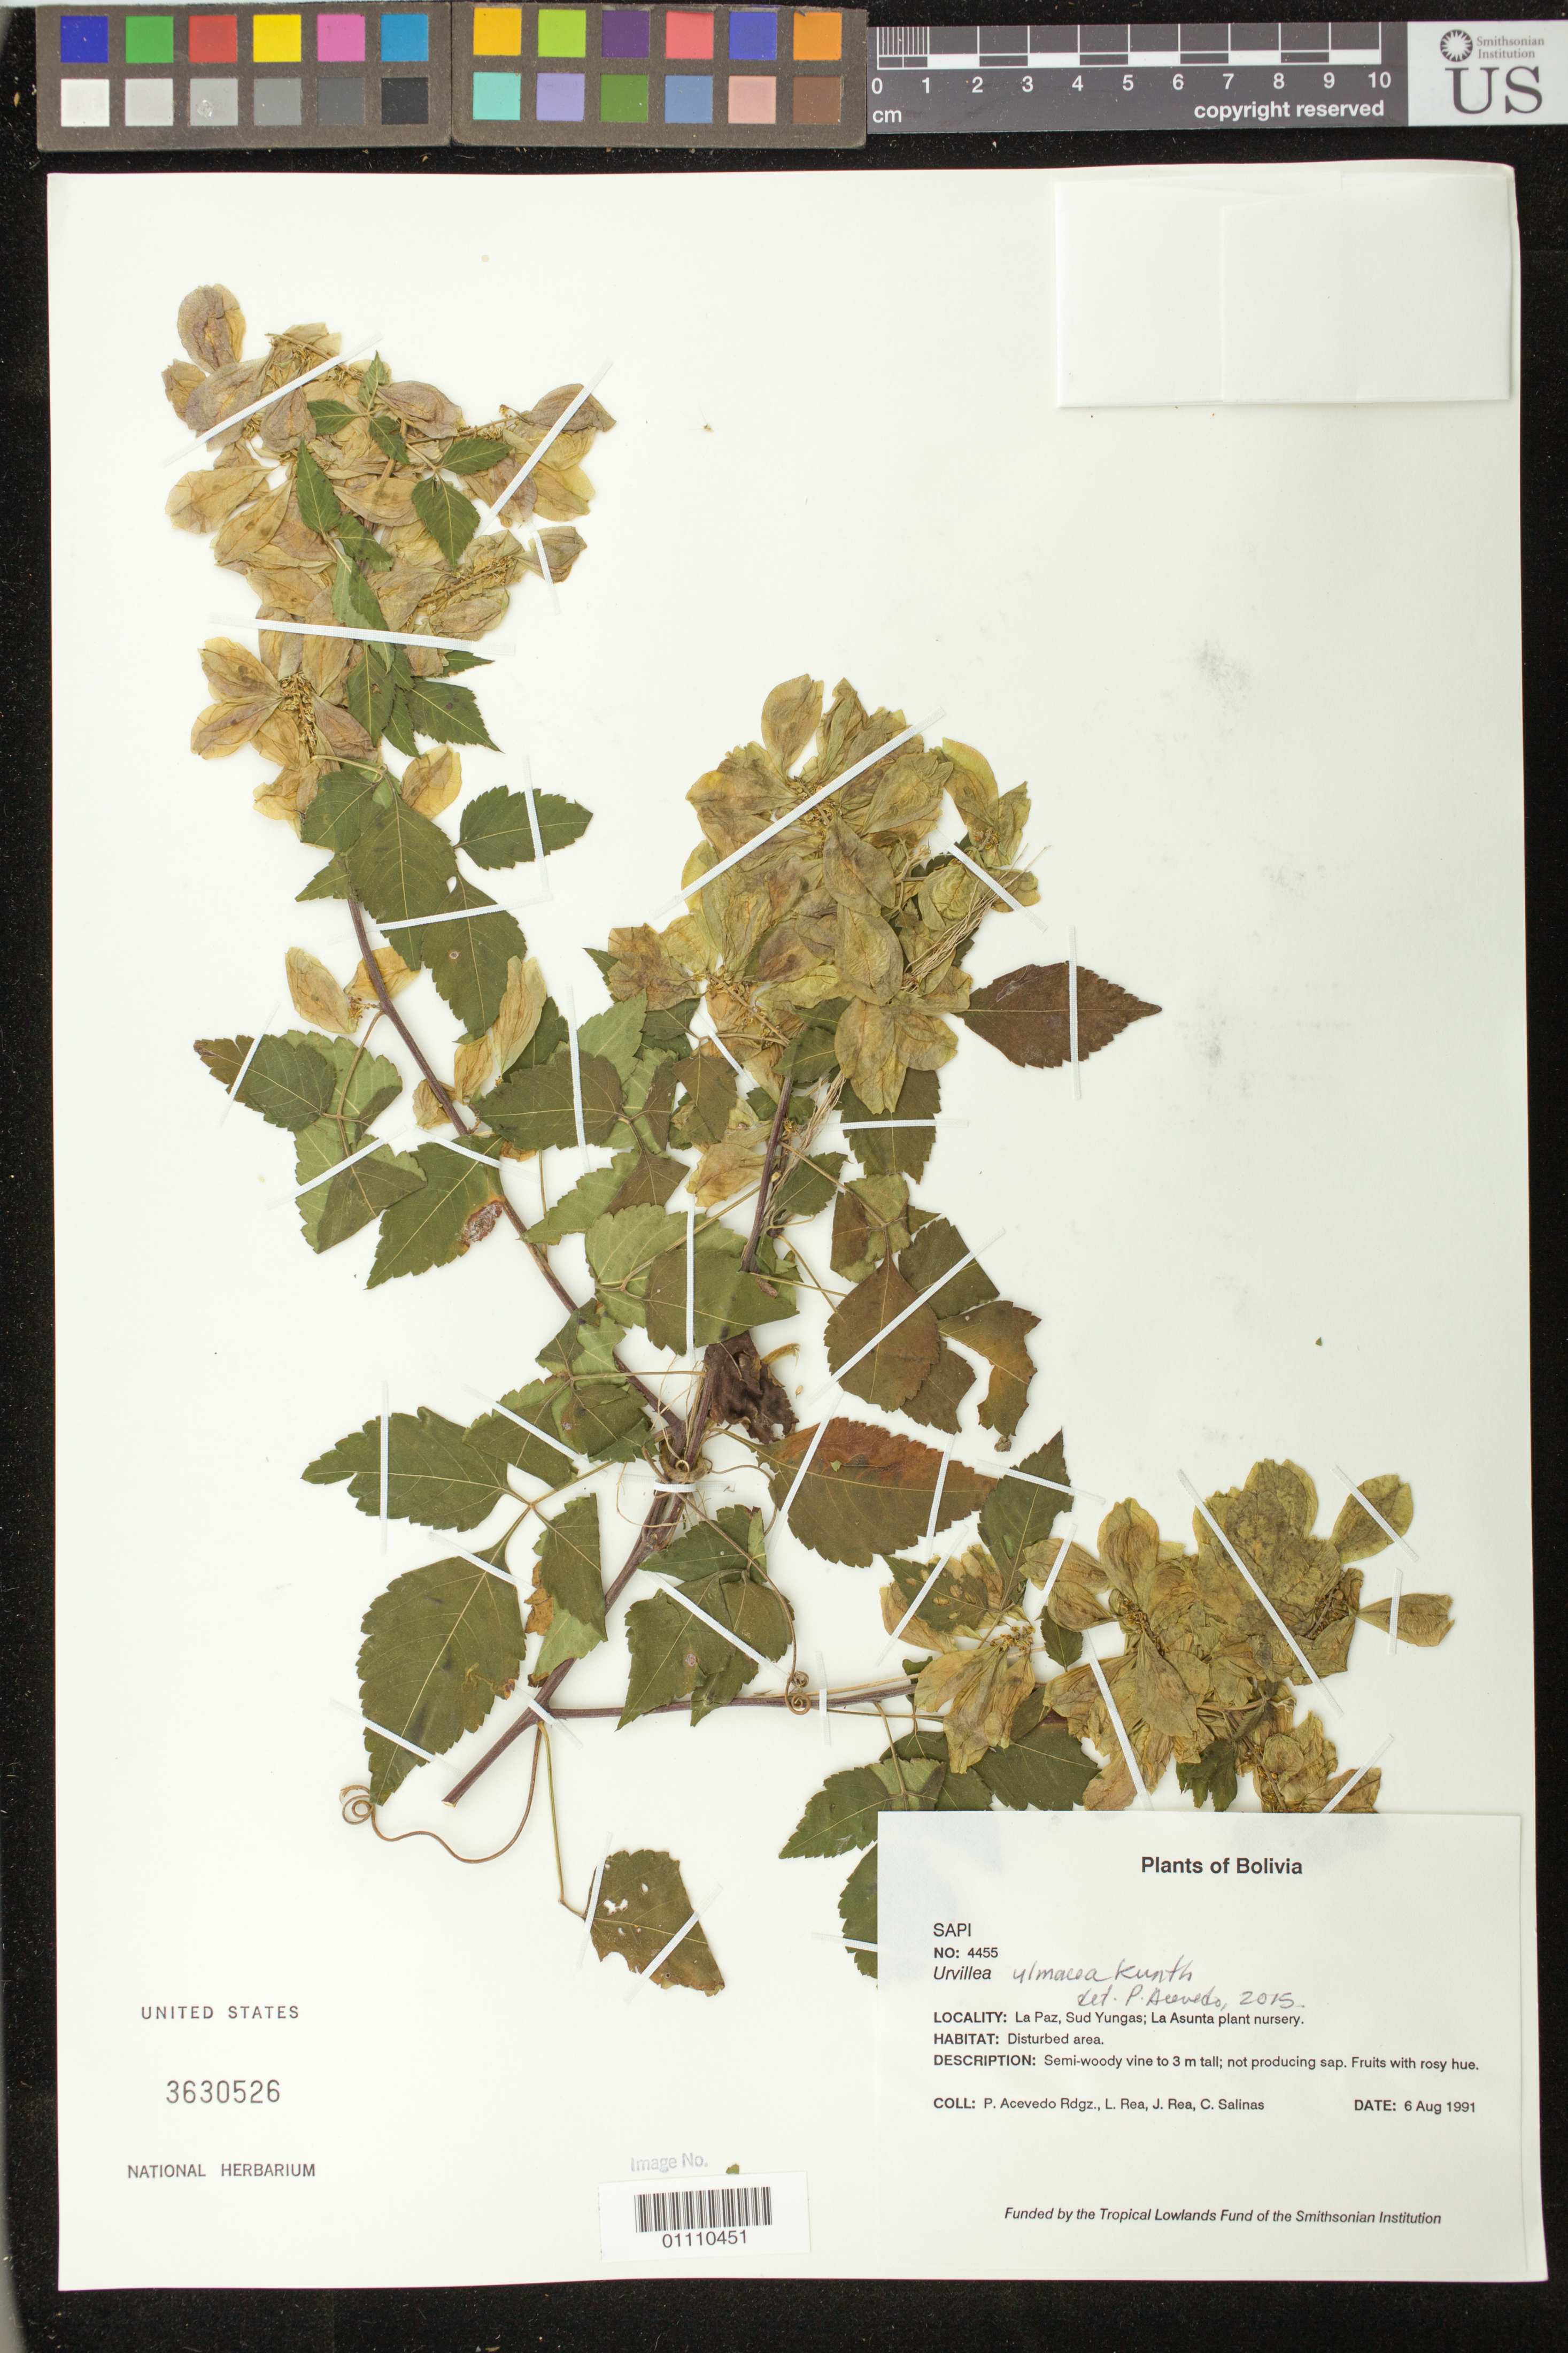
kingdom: Plantae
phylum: Tracheophyta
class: Magnoliopsida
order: Sapindales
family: Sapindaceae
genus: Urvillea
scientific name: Urvillea ulmacea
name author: Kunth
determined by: Acevedo-Rodríguez, P., (BOT), Smithsonian Institution - National Museum of Natural History (UNITED STATES)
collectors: P. Acevedo-Rodr., L. Rea, J. Rea & C. Salinas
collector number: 4455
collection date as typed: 06 Aug 1991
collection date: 1991-08-06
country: Bolivia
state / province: La Paz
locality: Sud Yungas; La Asunta plant nursery.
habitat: Disturbed area.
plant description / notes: US, NY, K, CTES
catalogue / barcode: US 3630526